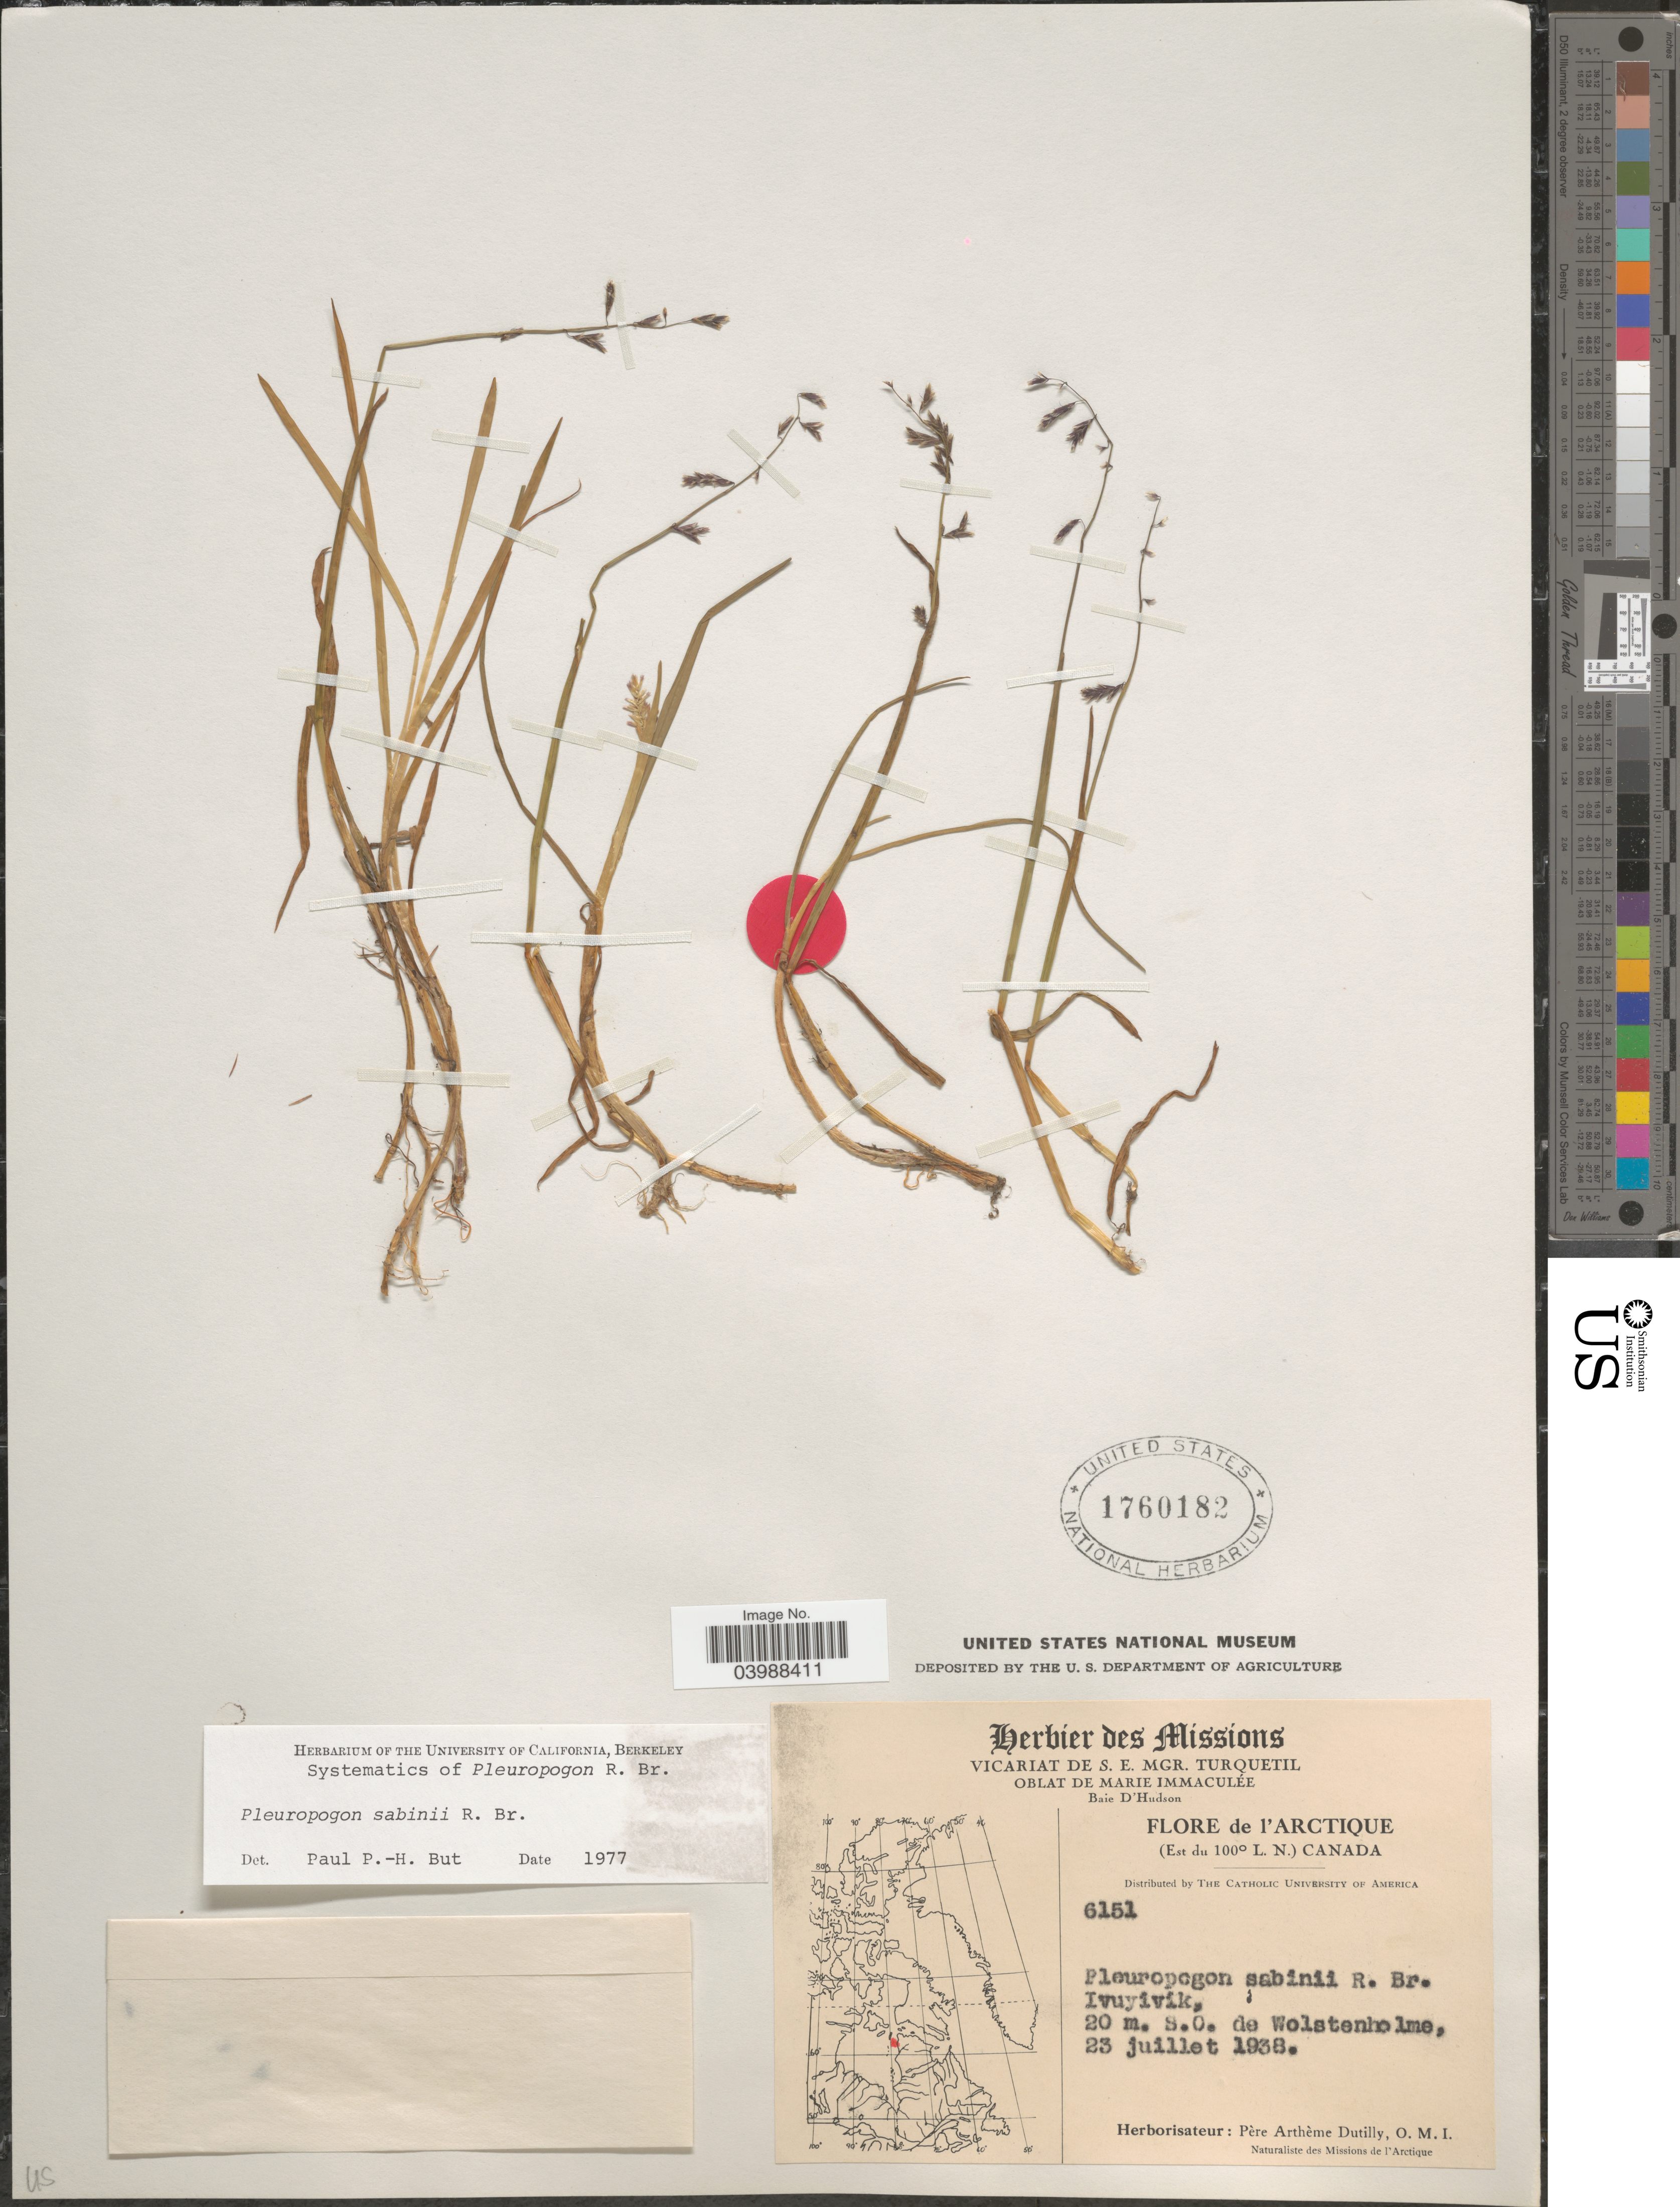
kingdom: Plantae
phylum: Tracheophyta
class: Liliopsida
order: Poales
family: Poaceae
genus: Pleuropogon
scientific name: Pleuropogon sabinei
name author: R. Br.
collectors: P. Dutilly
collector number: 6151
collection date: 1938-07-23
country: Canada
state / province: Quebec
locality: L'Arctique. Ivuyivik, 20 m. S.O. de Wolstenholme.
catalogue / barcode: US 1760182